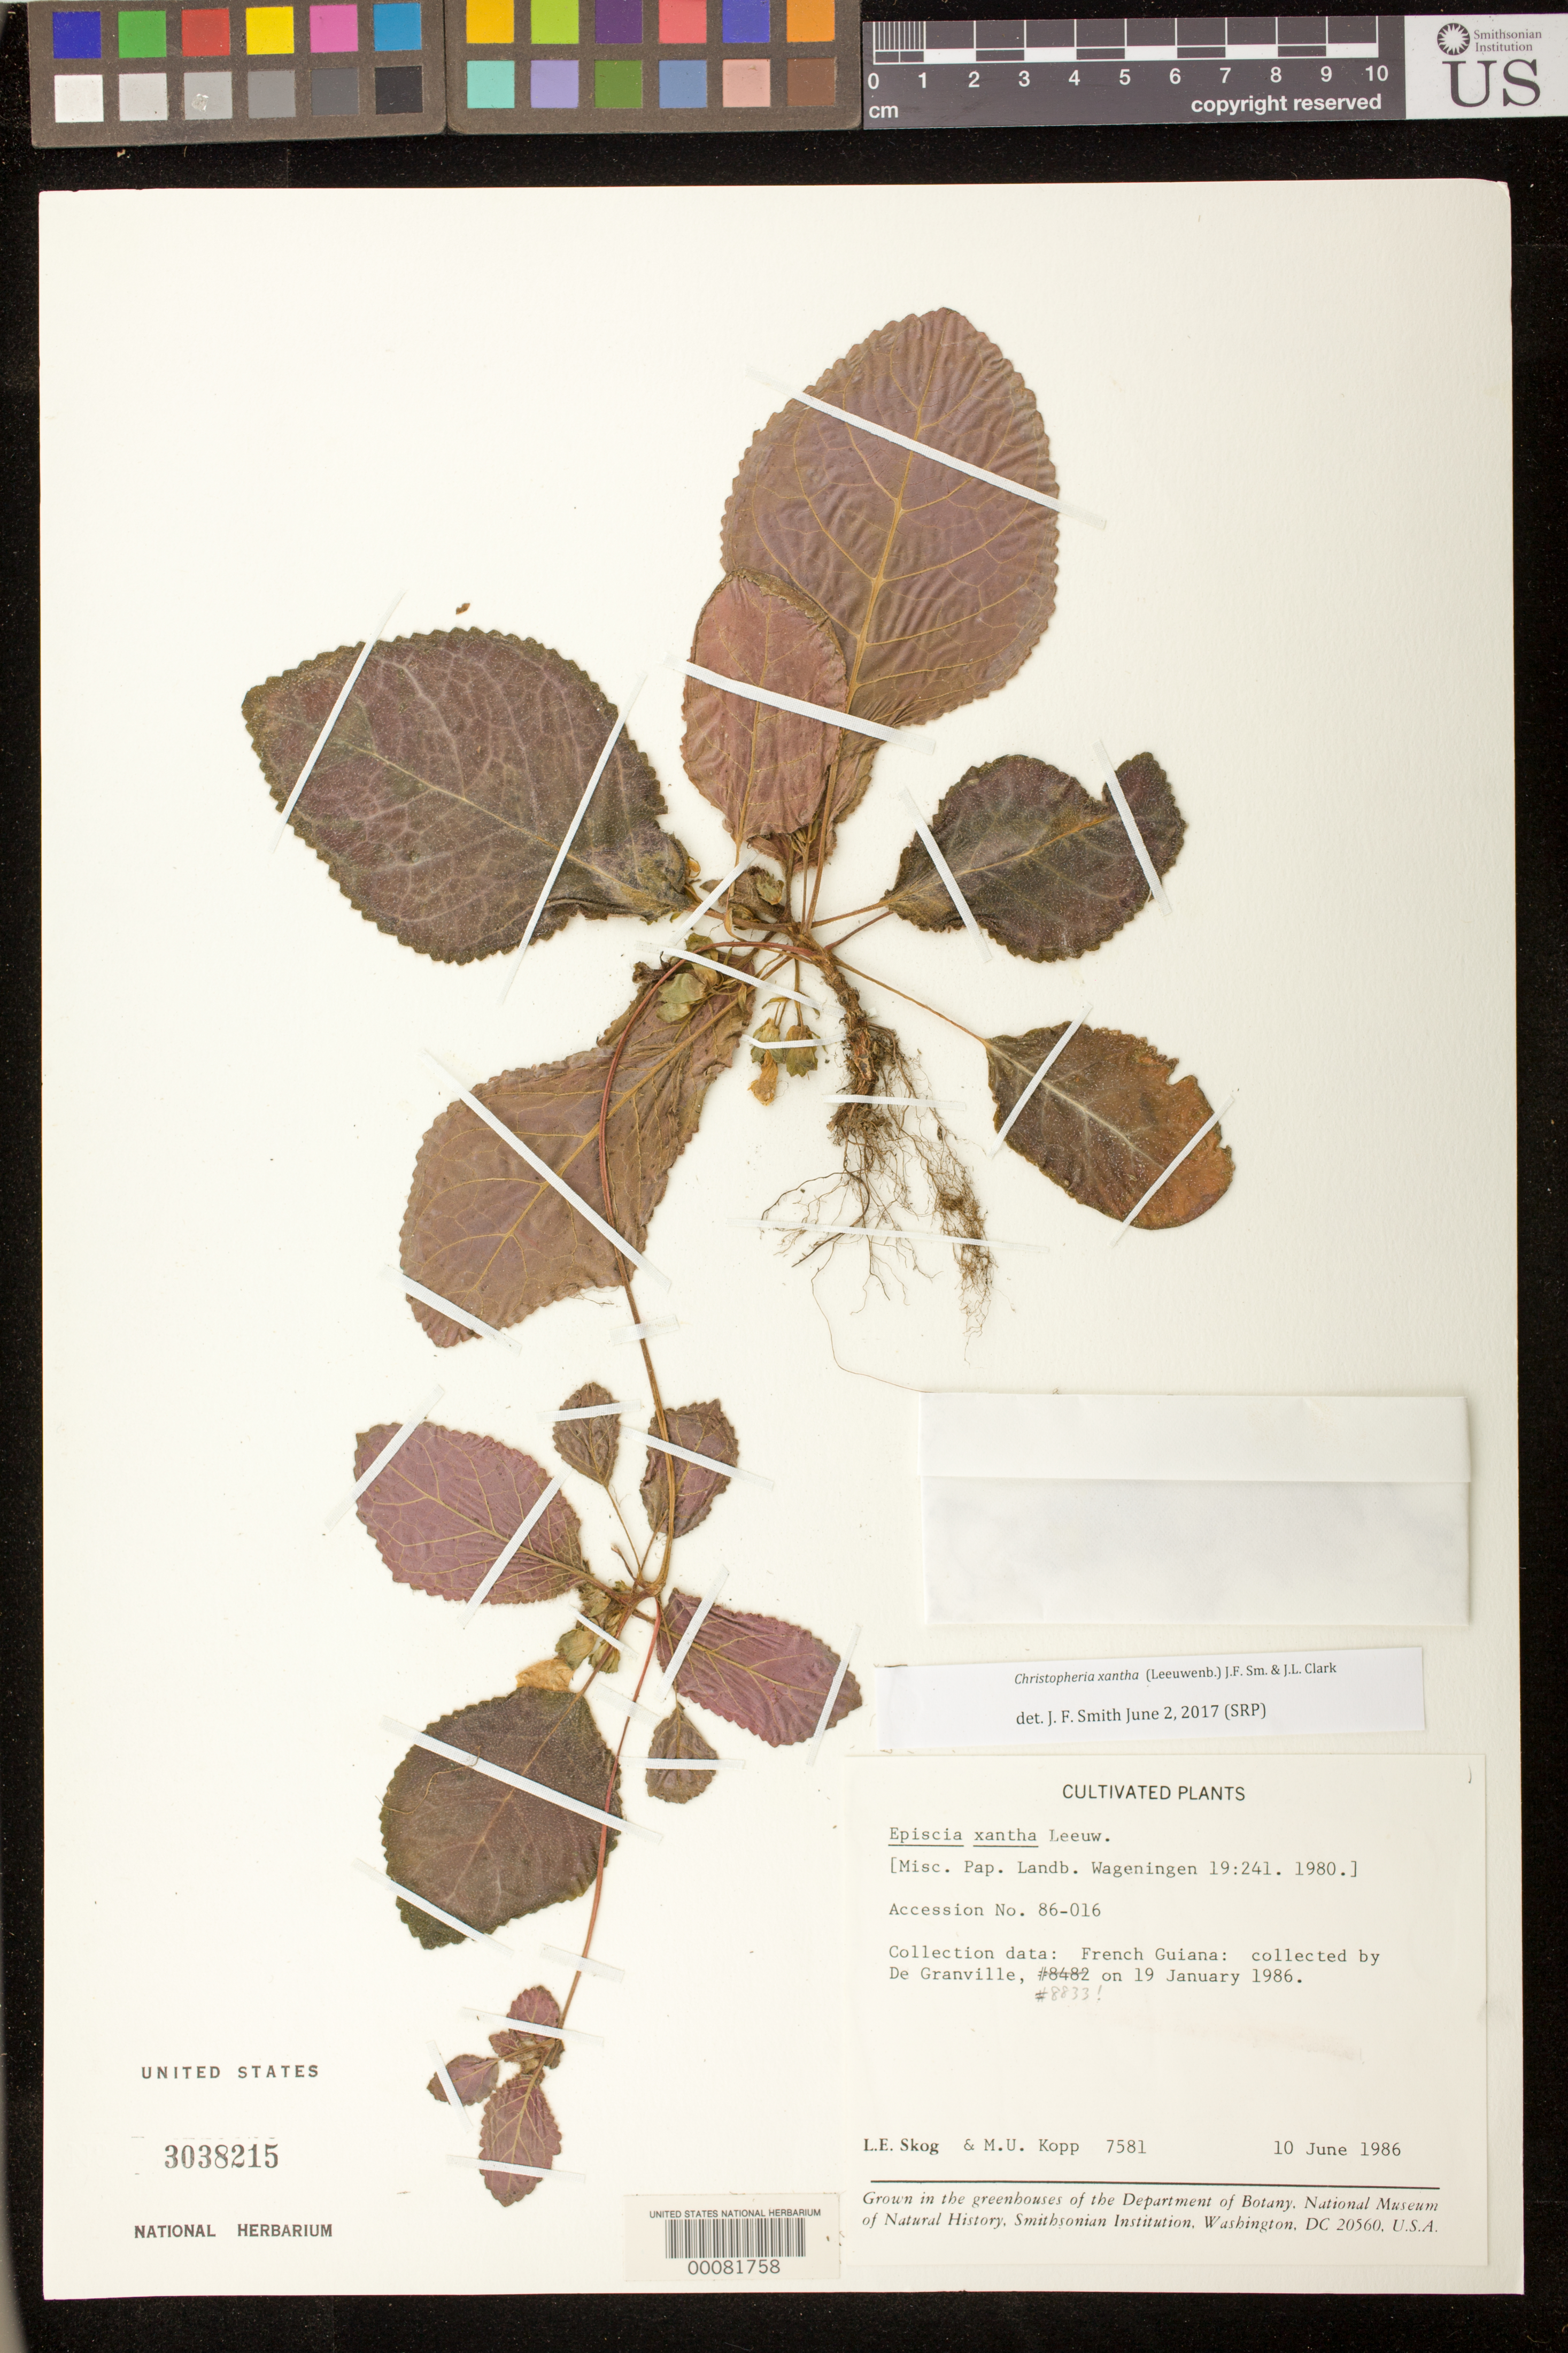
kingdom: Plantae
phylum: Tracheophyta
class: Magnoliopsida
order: Lamiales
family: Gesneriaceae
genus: Christopheria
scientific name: Christopheria xantha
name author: (Leeuwenb.) J.F. Sm. & J.L. Clark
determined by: Smith, J. F.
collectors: L. E. Skog & M. U. Kopp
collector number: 7581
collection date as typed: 10 Jun 1986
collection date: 1986-06-10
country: French Guiana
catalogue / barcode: US 3038215